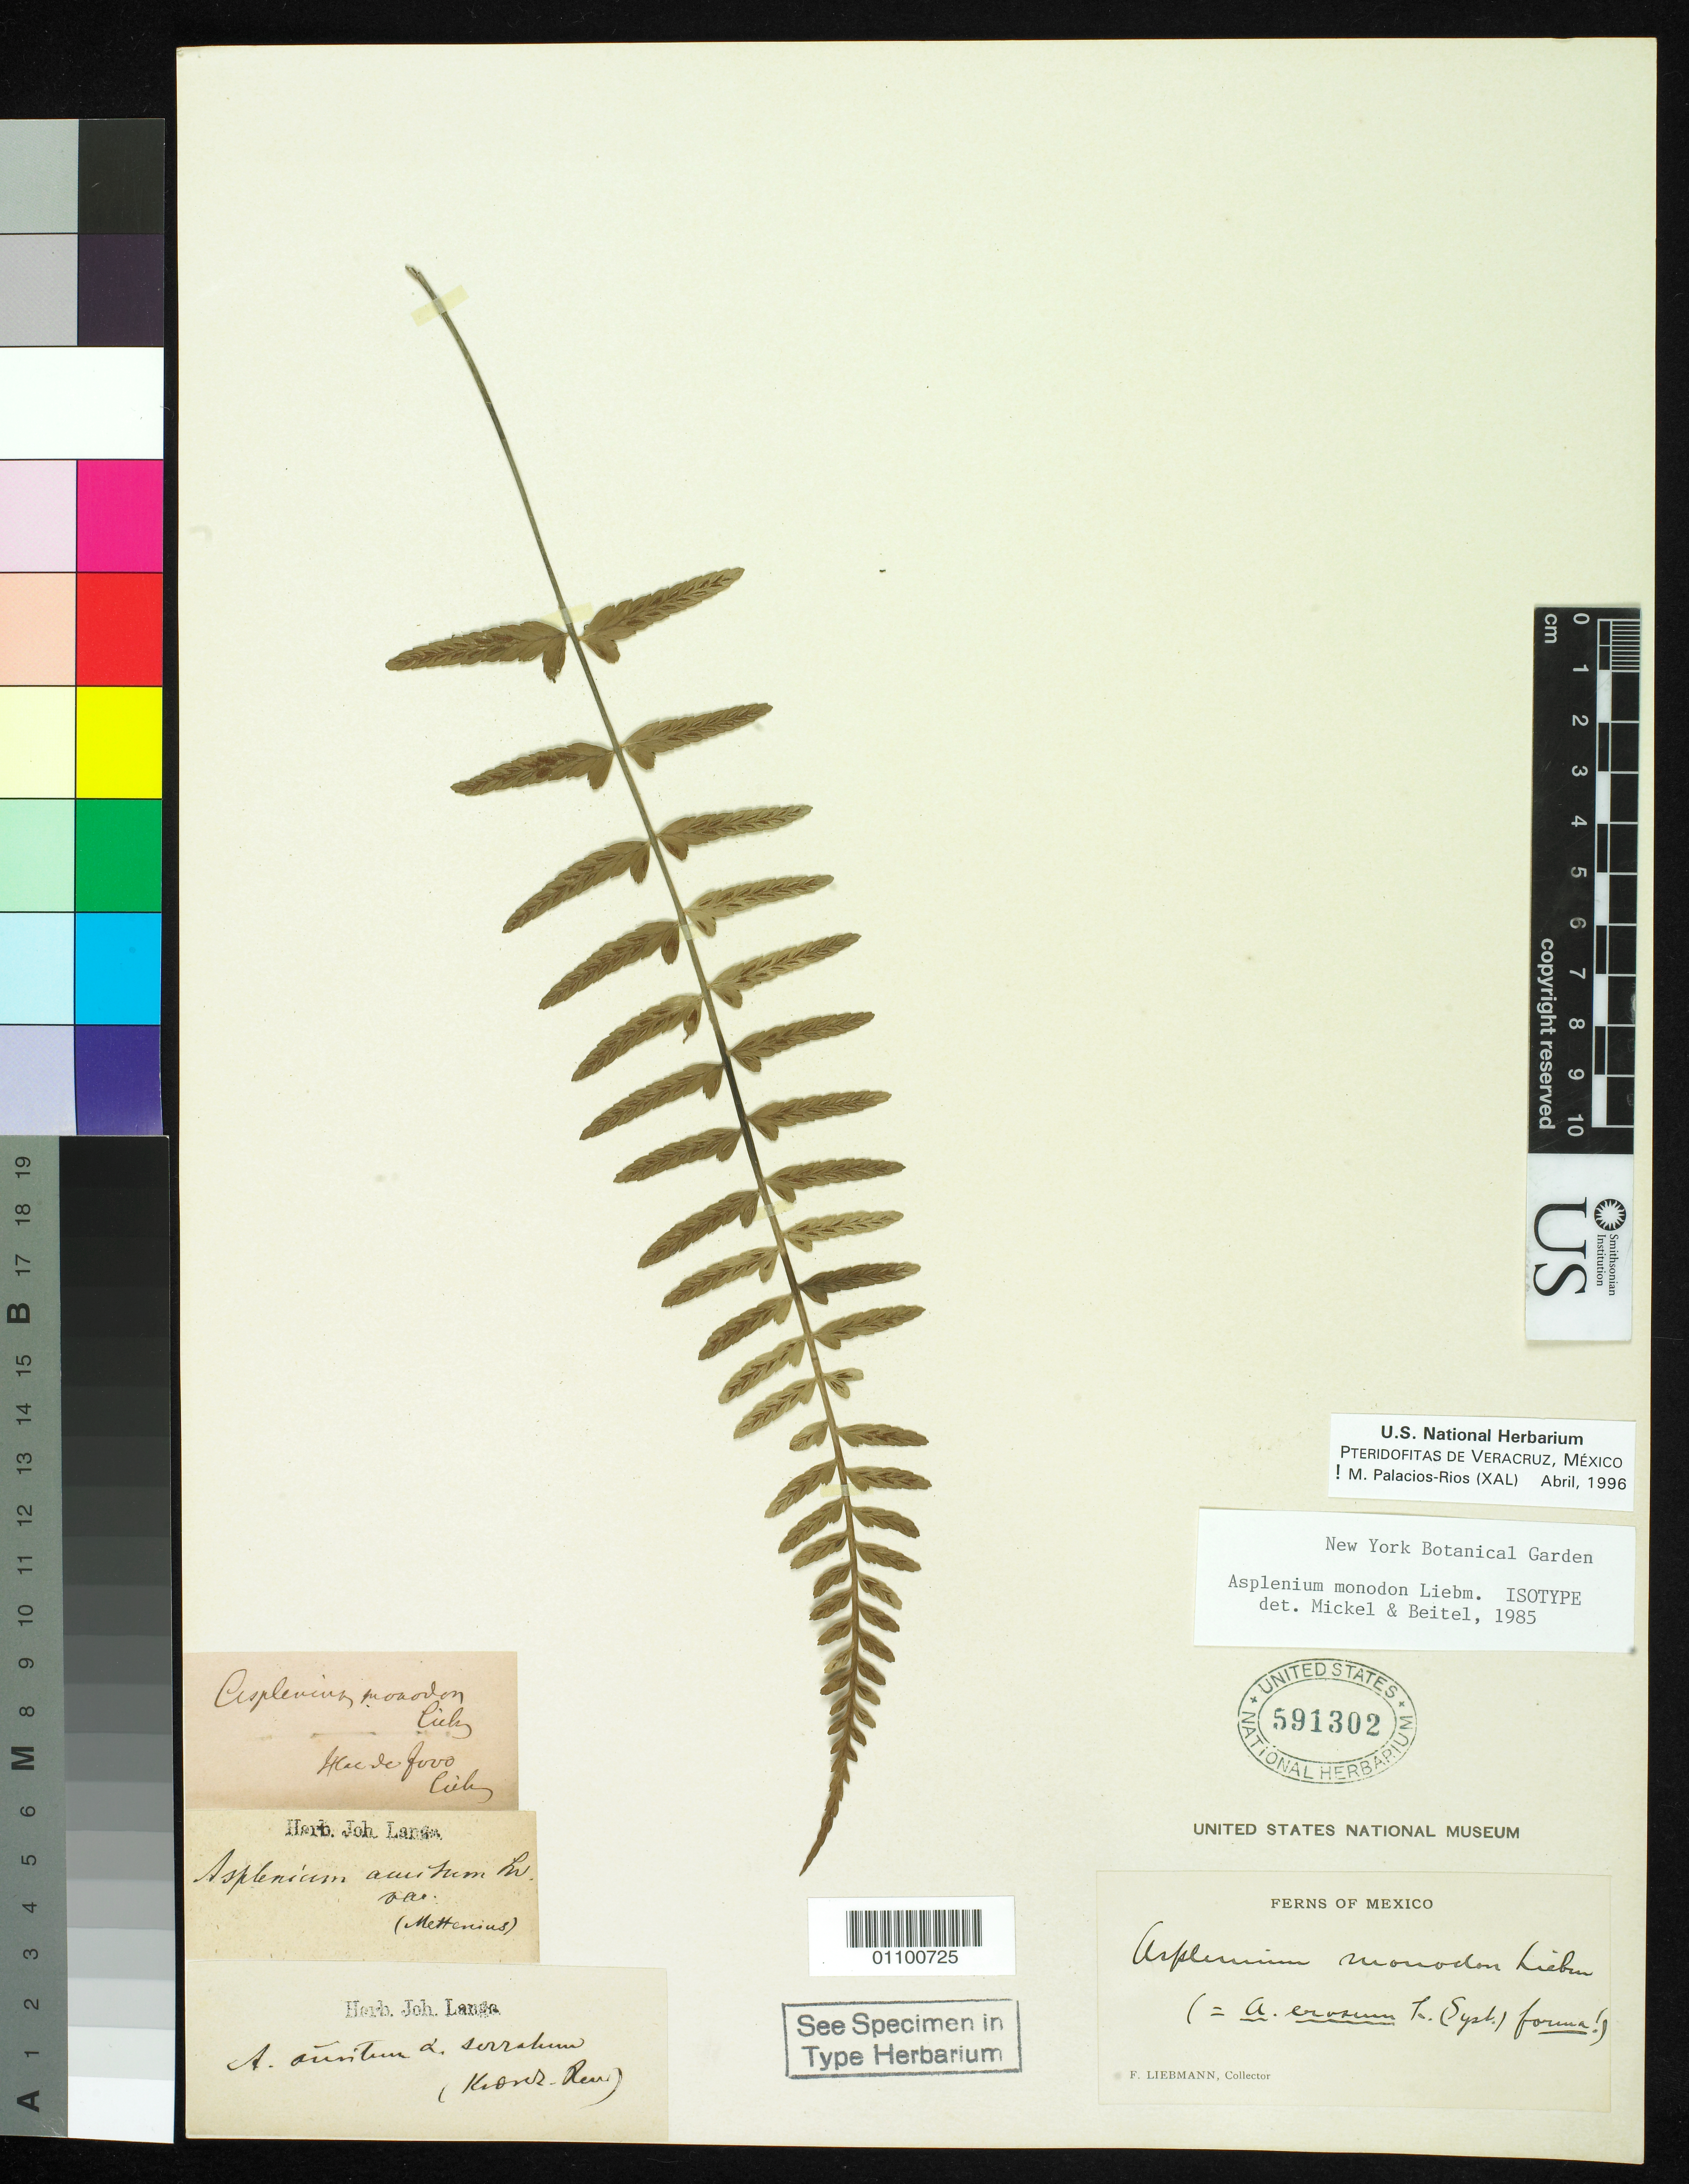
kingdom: Plantae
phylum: Tracheophyta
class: Polypodiopsida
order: Polypodiales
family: Aspleniaceae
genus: Asplenium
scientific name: Asplenium monodon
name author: Liebm.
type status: Isotype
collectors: F. M. Liebmann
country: Mexico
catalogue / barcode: US 591302